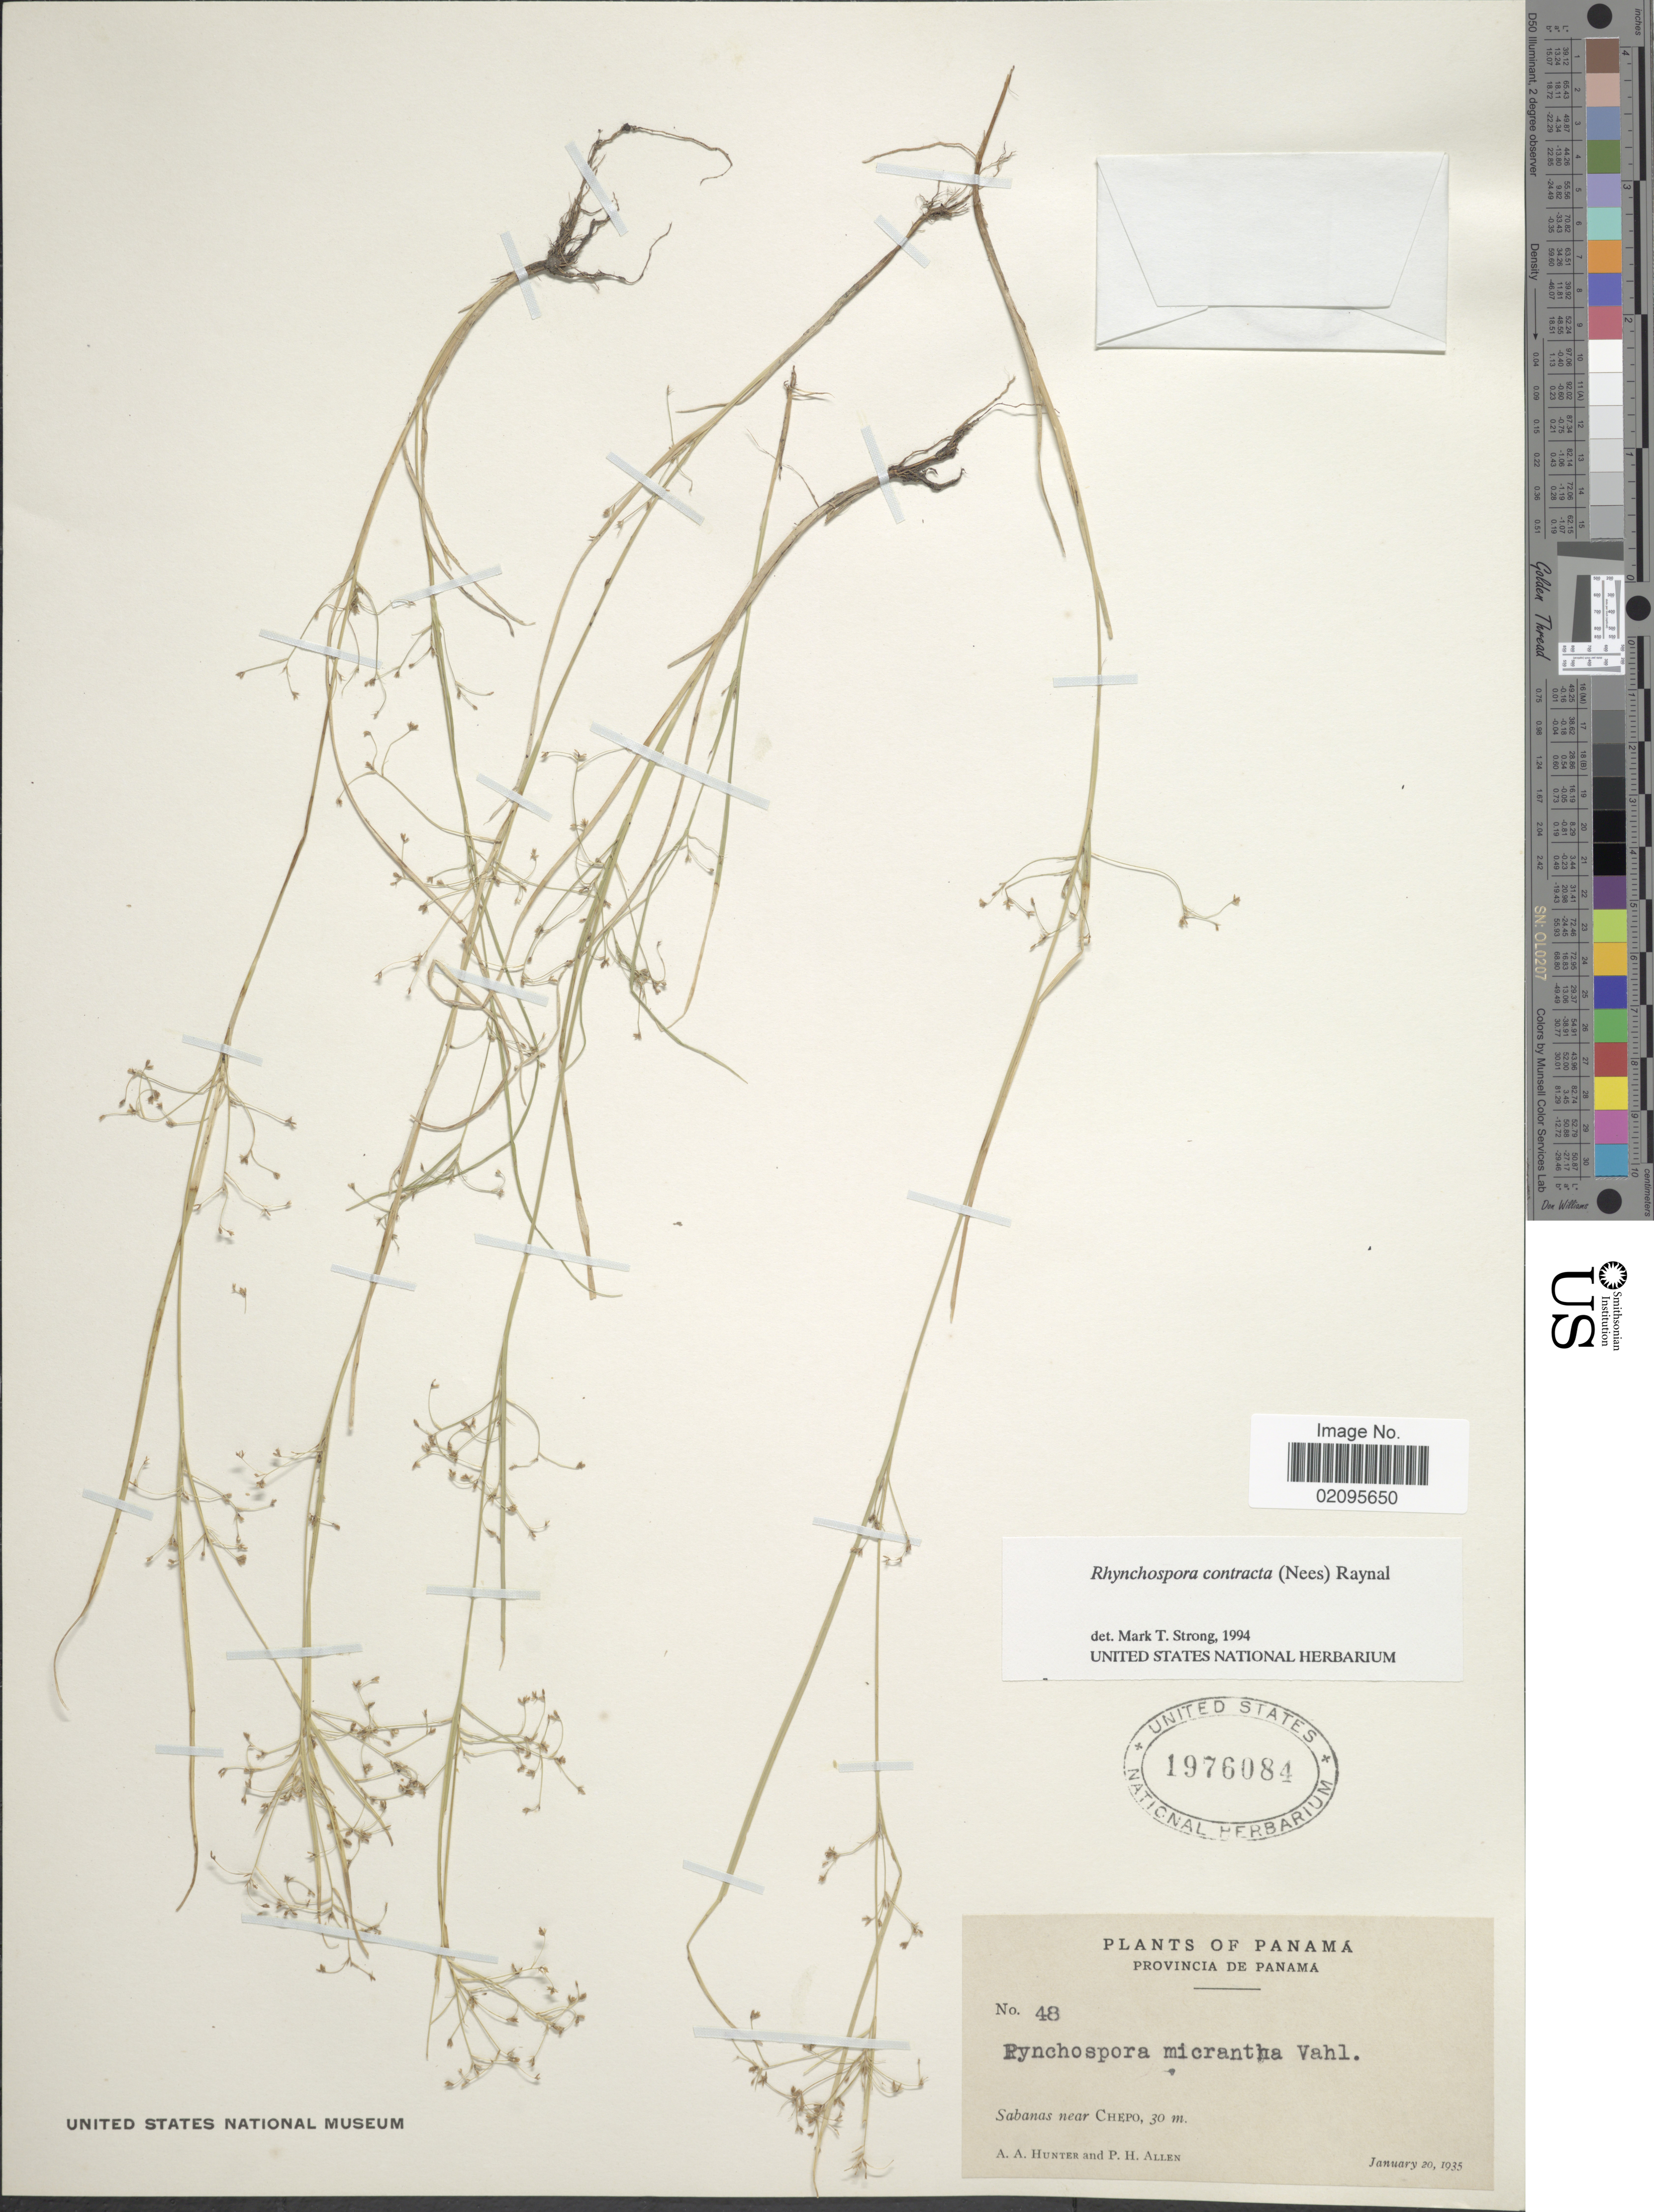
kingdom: Plantae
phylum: Tracheophyta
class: Liliopsida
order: Poales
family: Cyperaceae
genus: Rhynchospora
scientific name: Rhynchospora contracta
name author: (Nees) J. Raynal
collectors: A. Hunter & P. H. Allen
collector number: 48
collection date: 1935-01-20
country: Panama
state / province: Panamá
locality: Sabanas near Chepo.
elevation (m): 30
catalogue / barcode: US 1976084